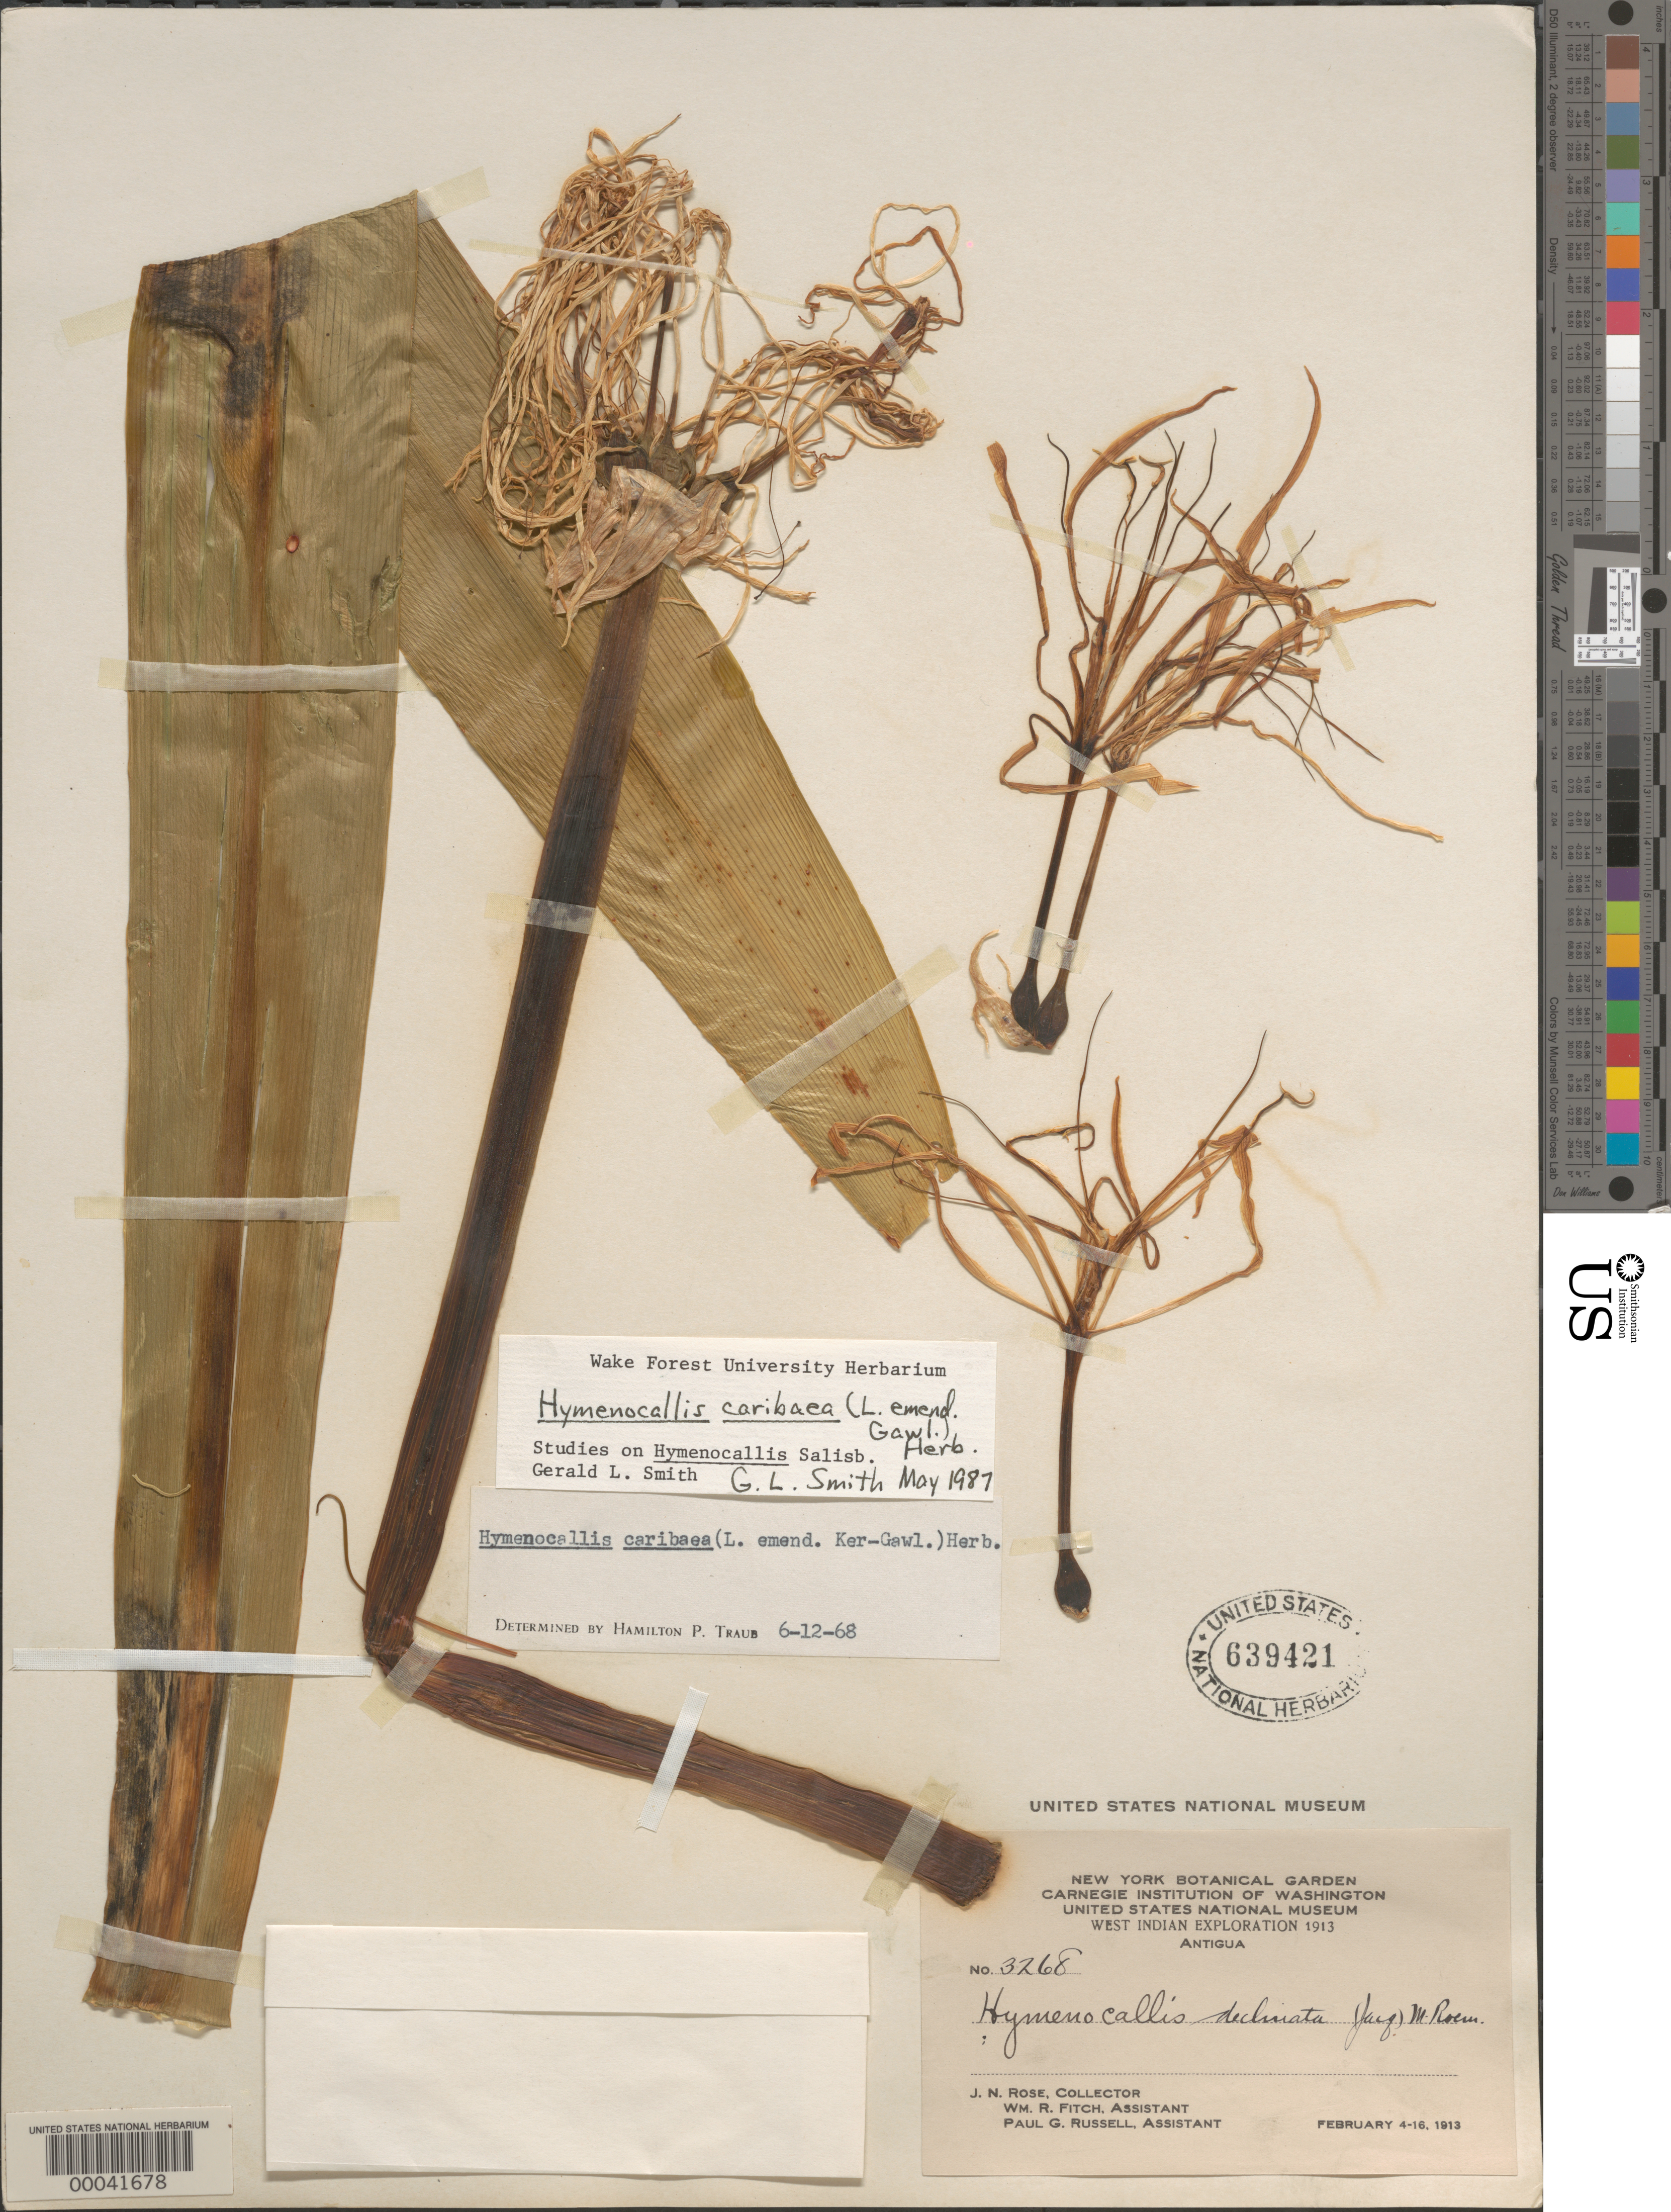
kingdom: Plantae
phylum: Tracheophyta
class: Liliopsida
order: Asparagales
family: Amaryllidaceae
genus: Hymenocallis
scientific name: Hymenocallis caribaea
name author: (L.) Herb.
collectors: J. N. Rose, W. R. Fitch & P. G. Russell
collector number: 3268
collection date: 1913-02-04/1913-02-16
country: Antigua and Barbuda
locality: Antigua.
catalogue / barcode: US 639421